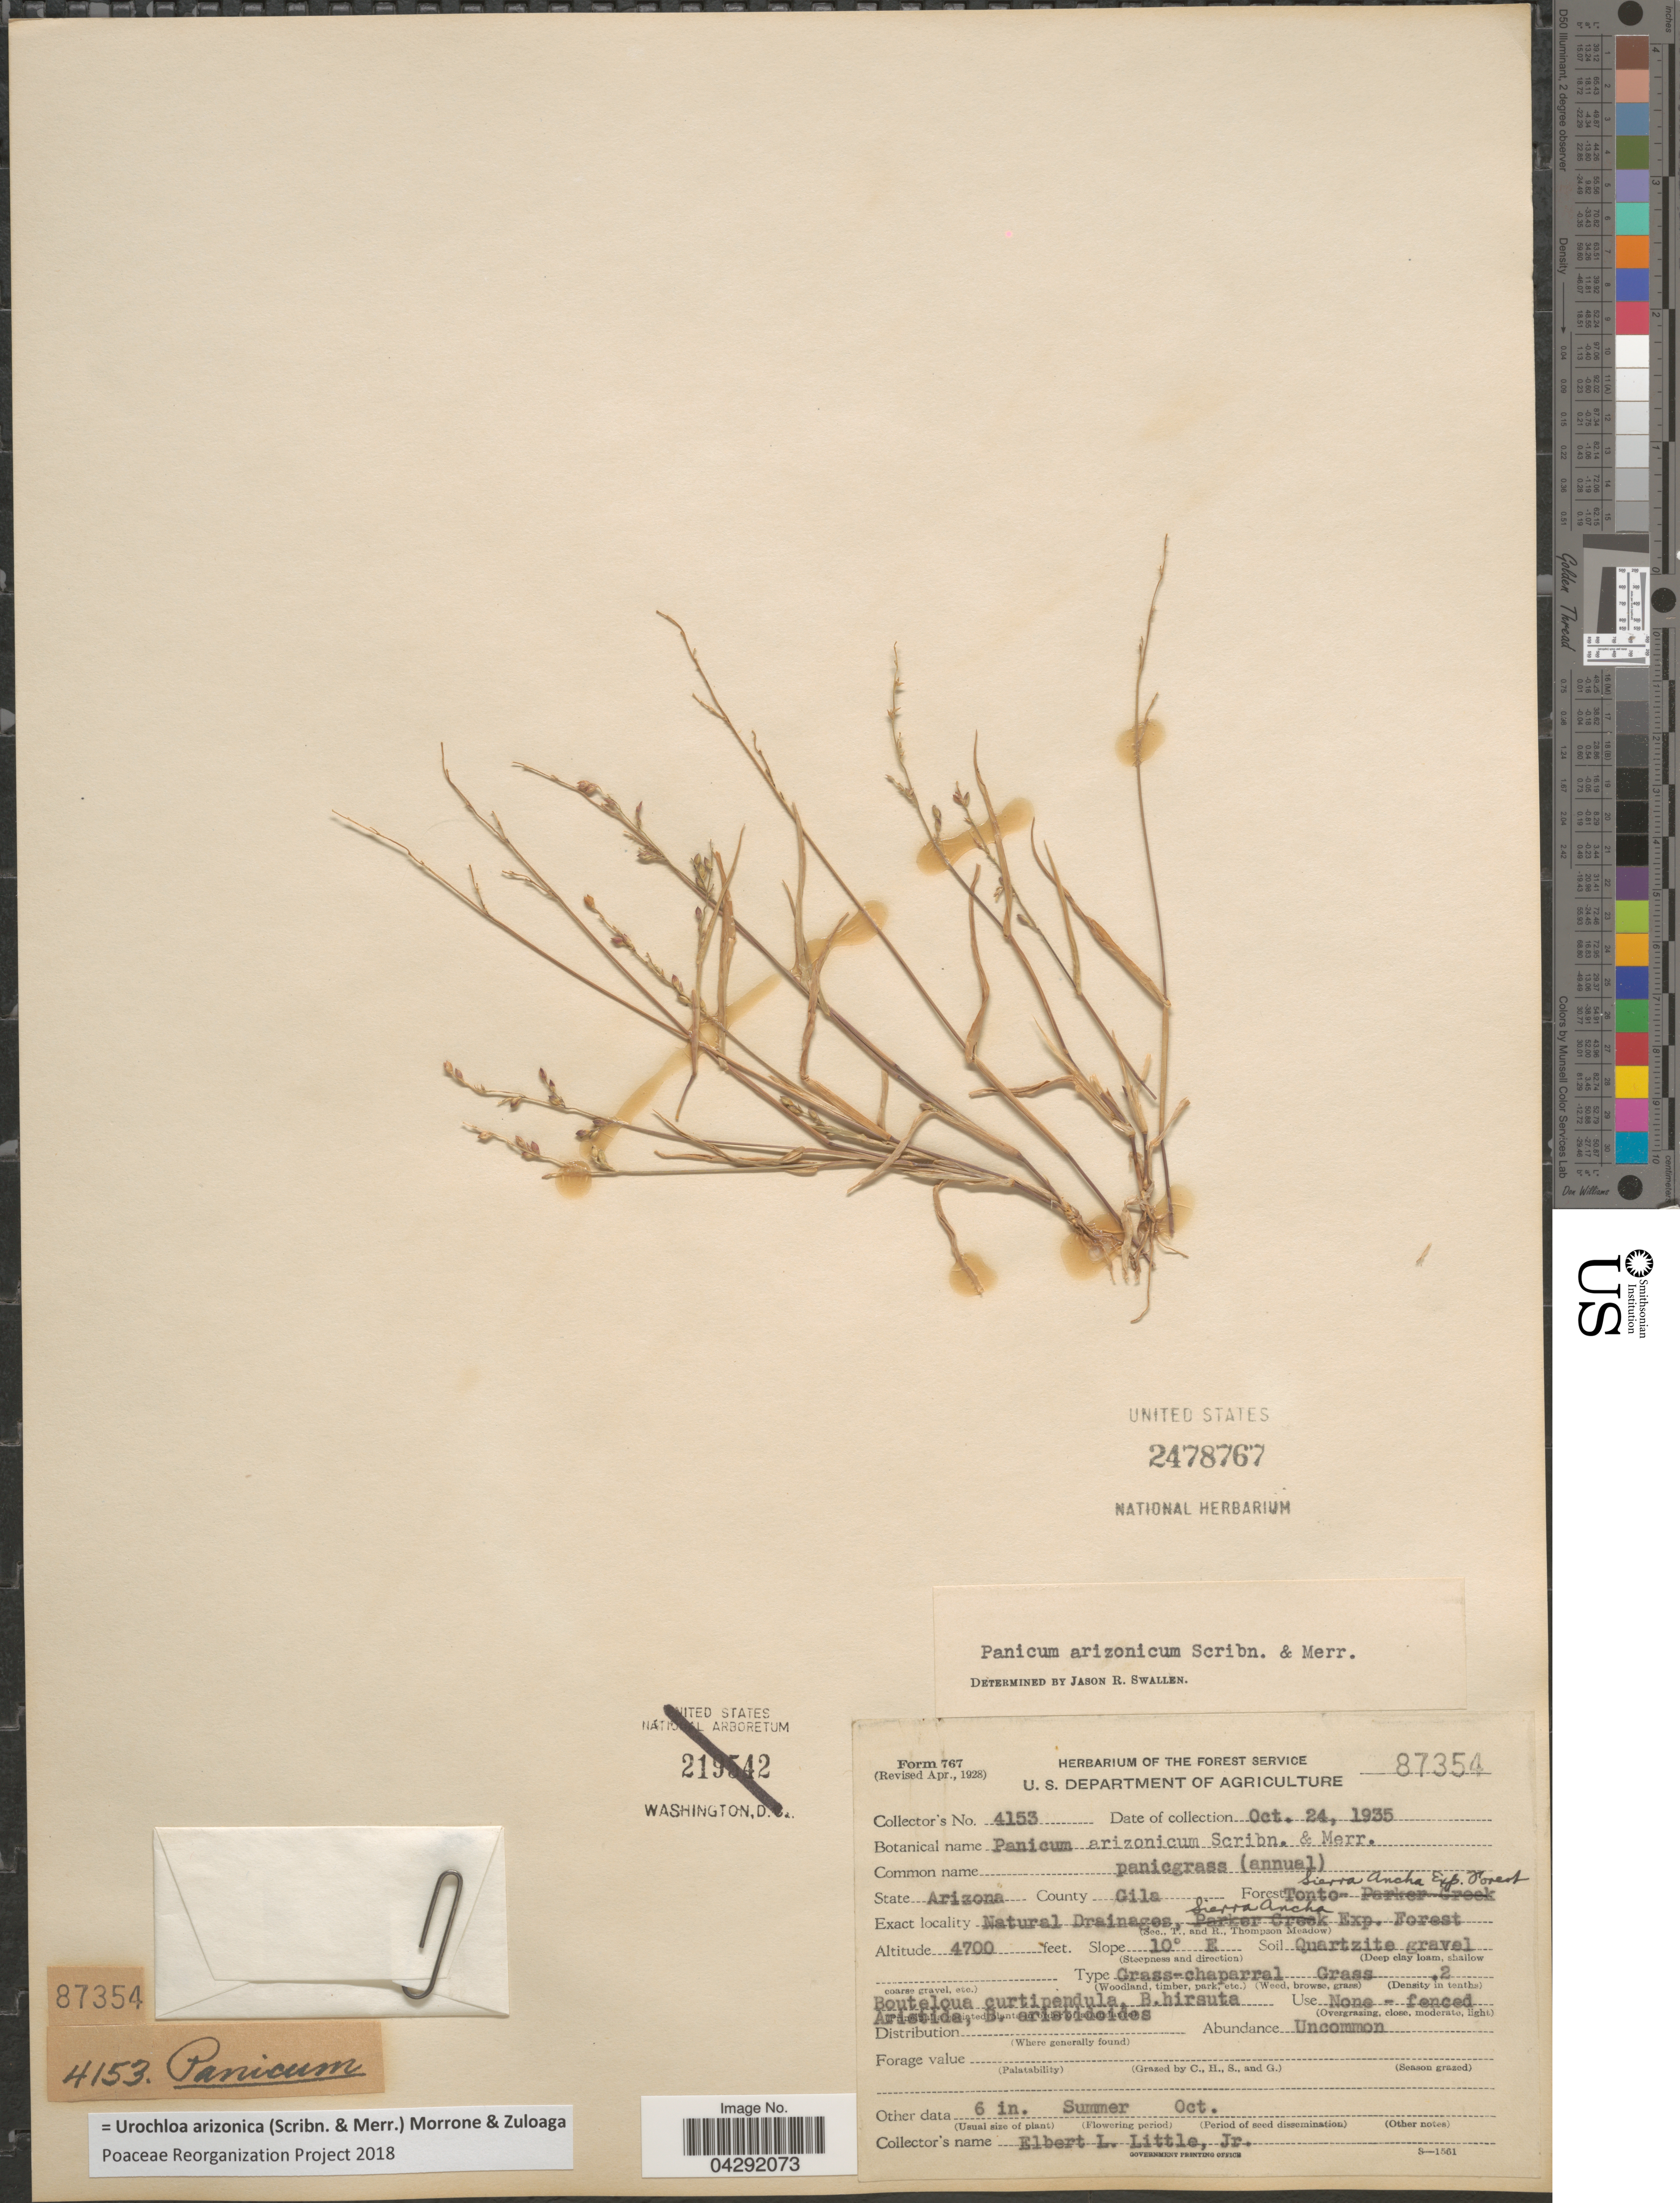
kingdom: Plantae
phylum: Tracheophyta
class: Liliopsida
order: Poales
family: Poaceae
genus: Urochloa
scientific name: Urochloa arizonica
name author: (Scribn. & Merr.) Morrone & Zuloaga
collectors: E. L. Little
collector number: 4153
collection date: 1935-10-24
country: United States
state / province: Arizona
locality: County Gila. Forest Sierra Ancha Exp. Forest Tonto. Natural Drainages, Sierra Ancha Exp. Forest.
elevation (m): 1433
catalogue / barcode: US 2478767